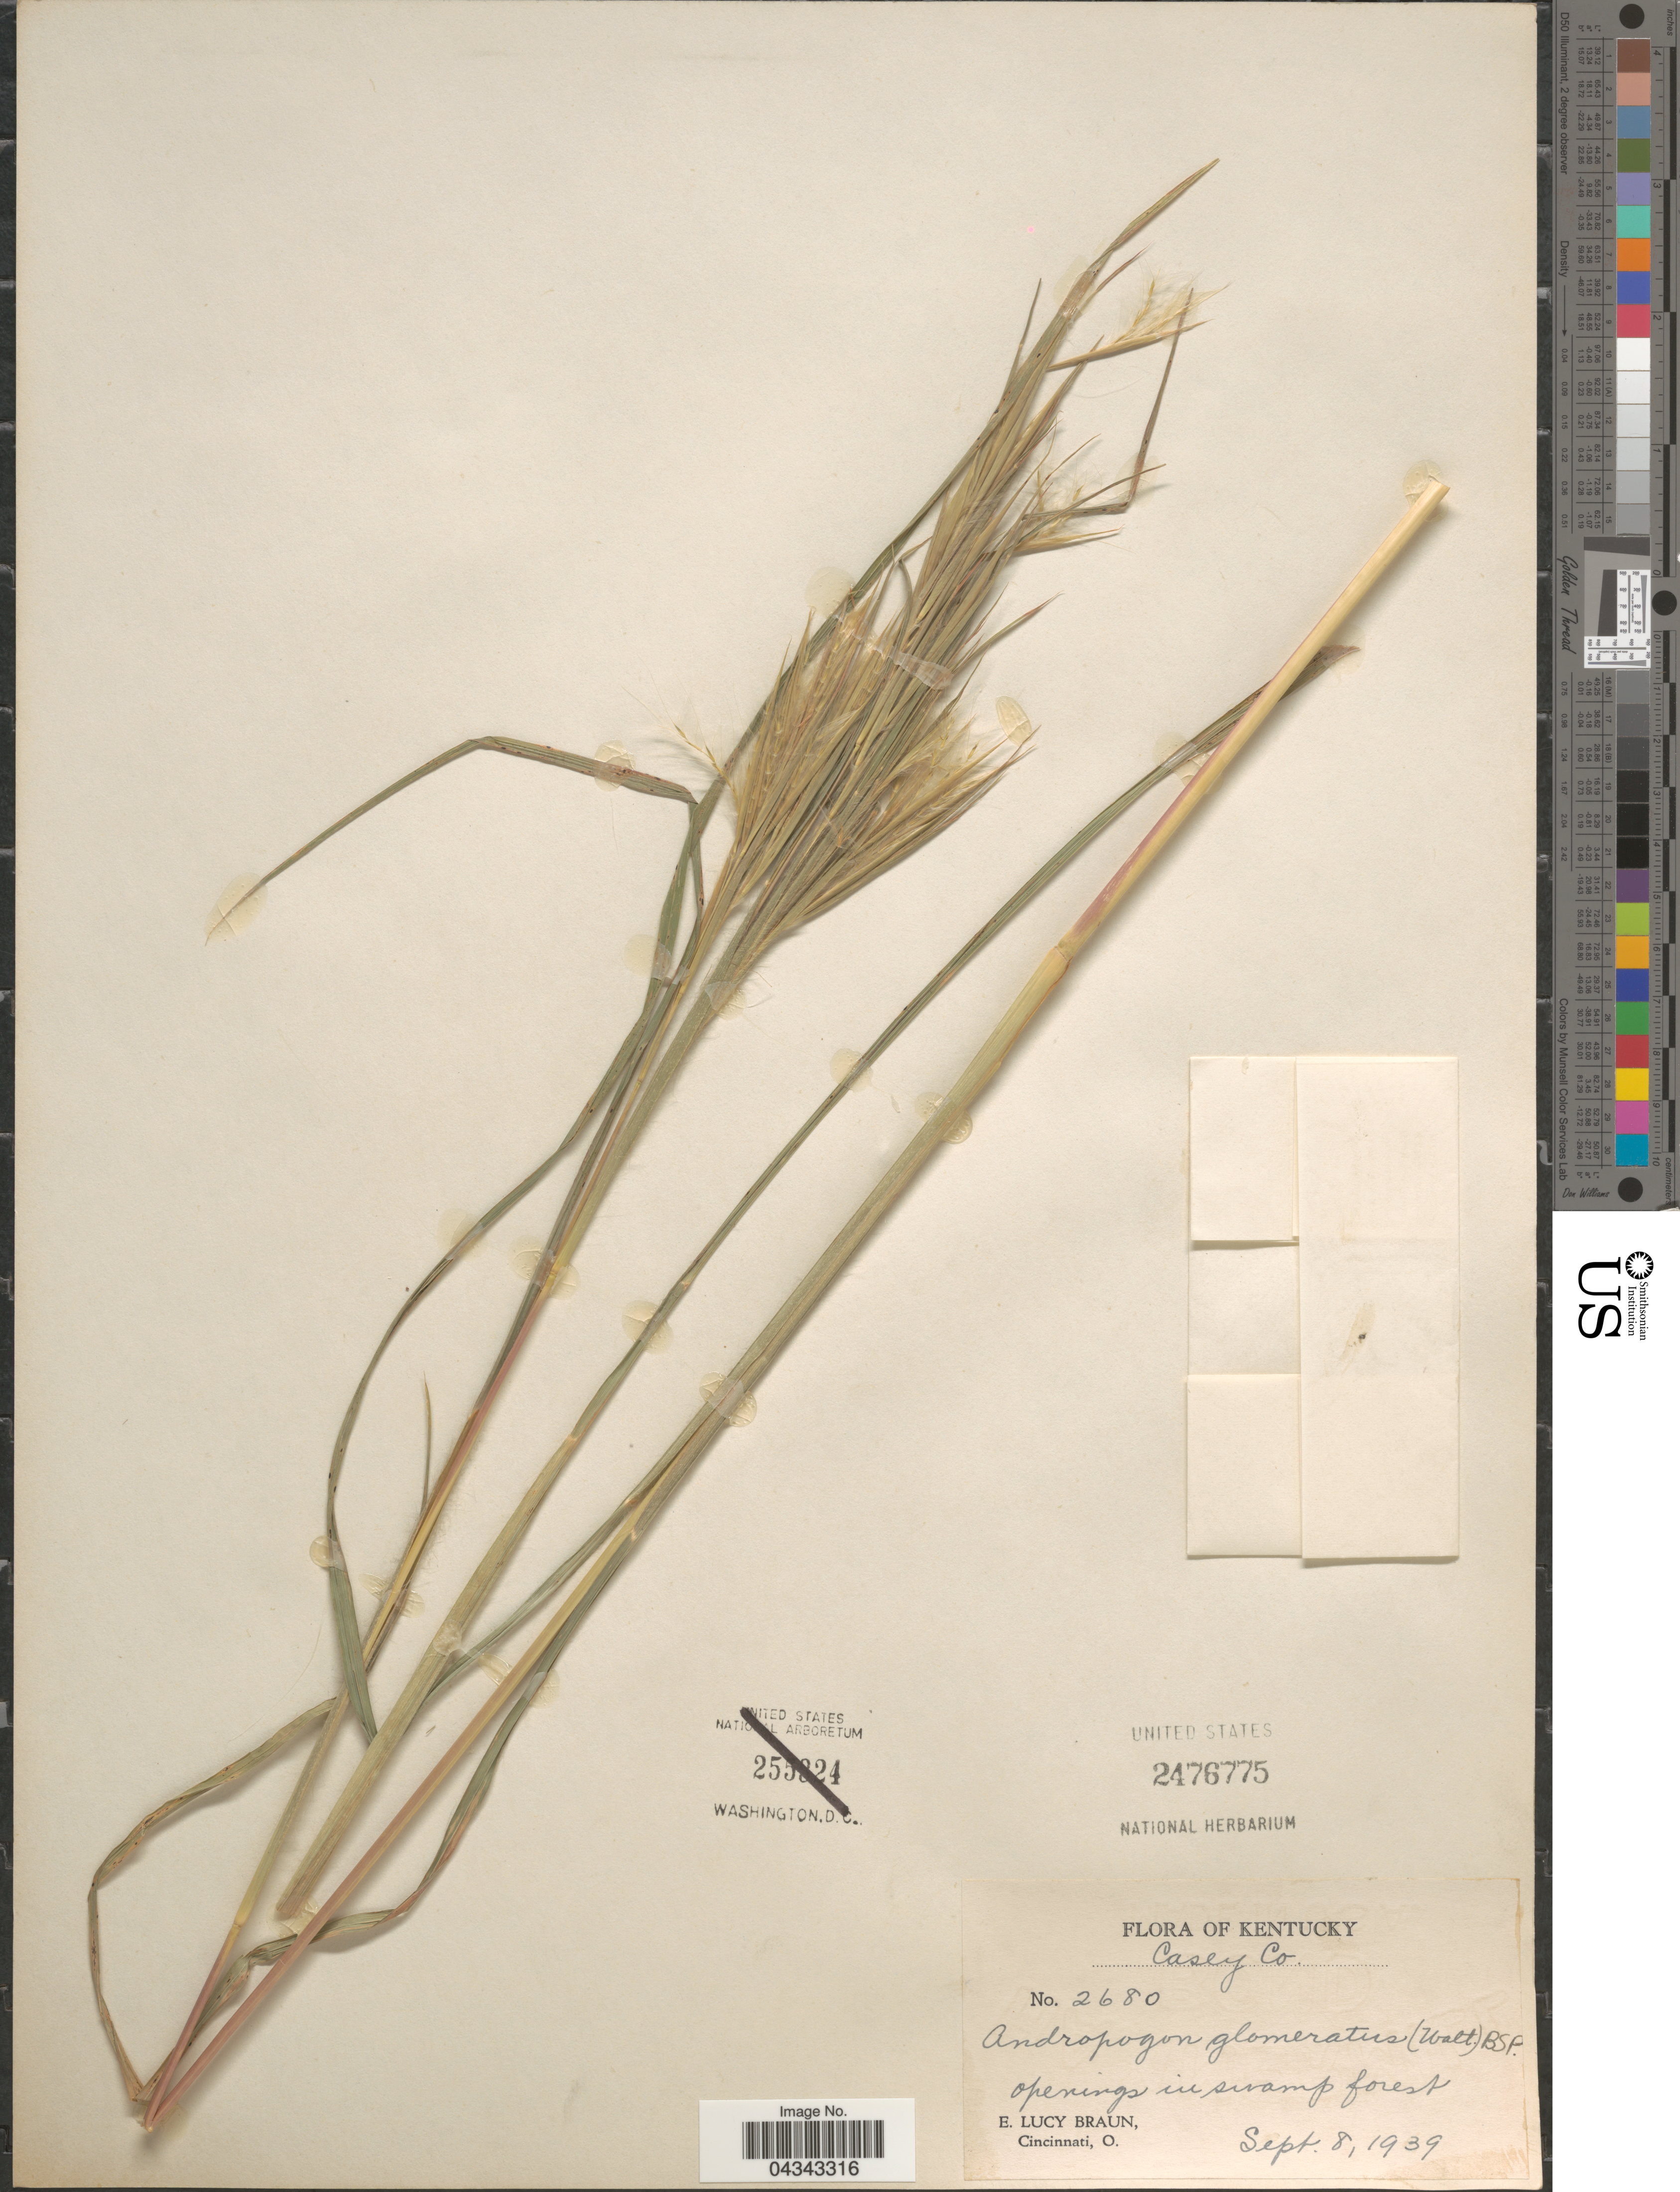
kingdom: Plantae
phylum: Tracheophyta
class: Liliopsida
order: Poales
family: Poaceae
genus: Andropogon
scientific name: Andropogon glomeratus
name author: (Walter) Britton, Stearns & Poggenb.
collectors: E. L. Braun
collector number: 2680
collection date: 1939-09-08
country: United States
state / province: Kentucky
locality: Casey Co. Openings in swamp forest.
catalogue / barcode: US 2476775